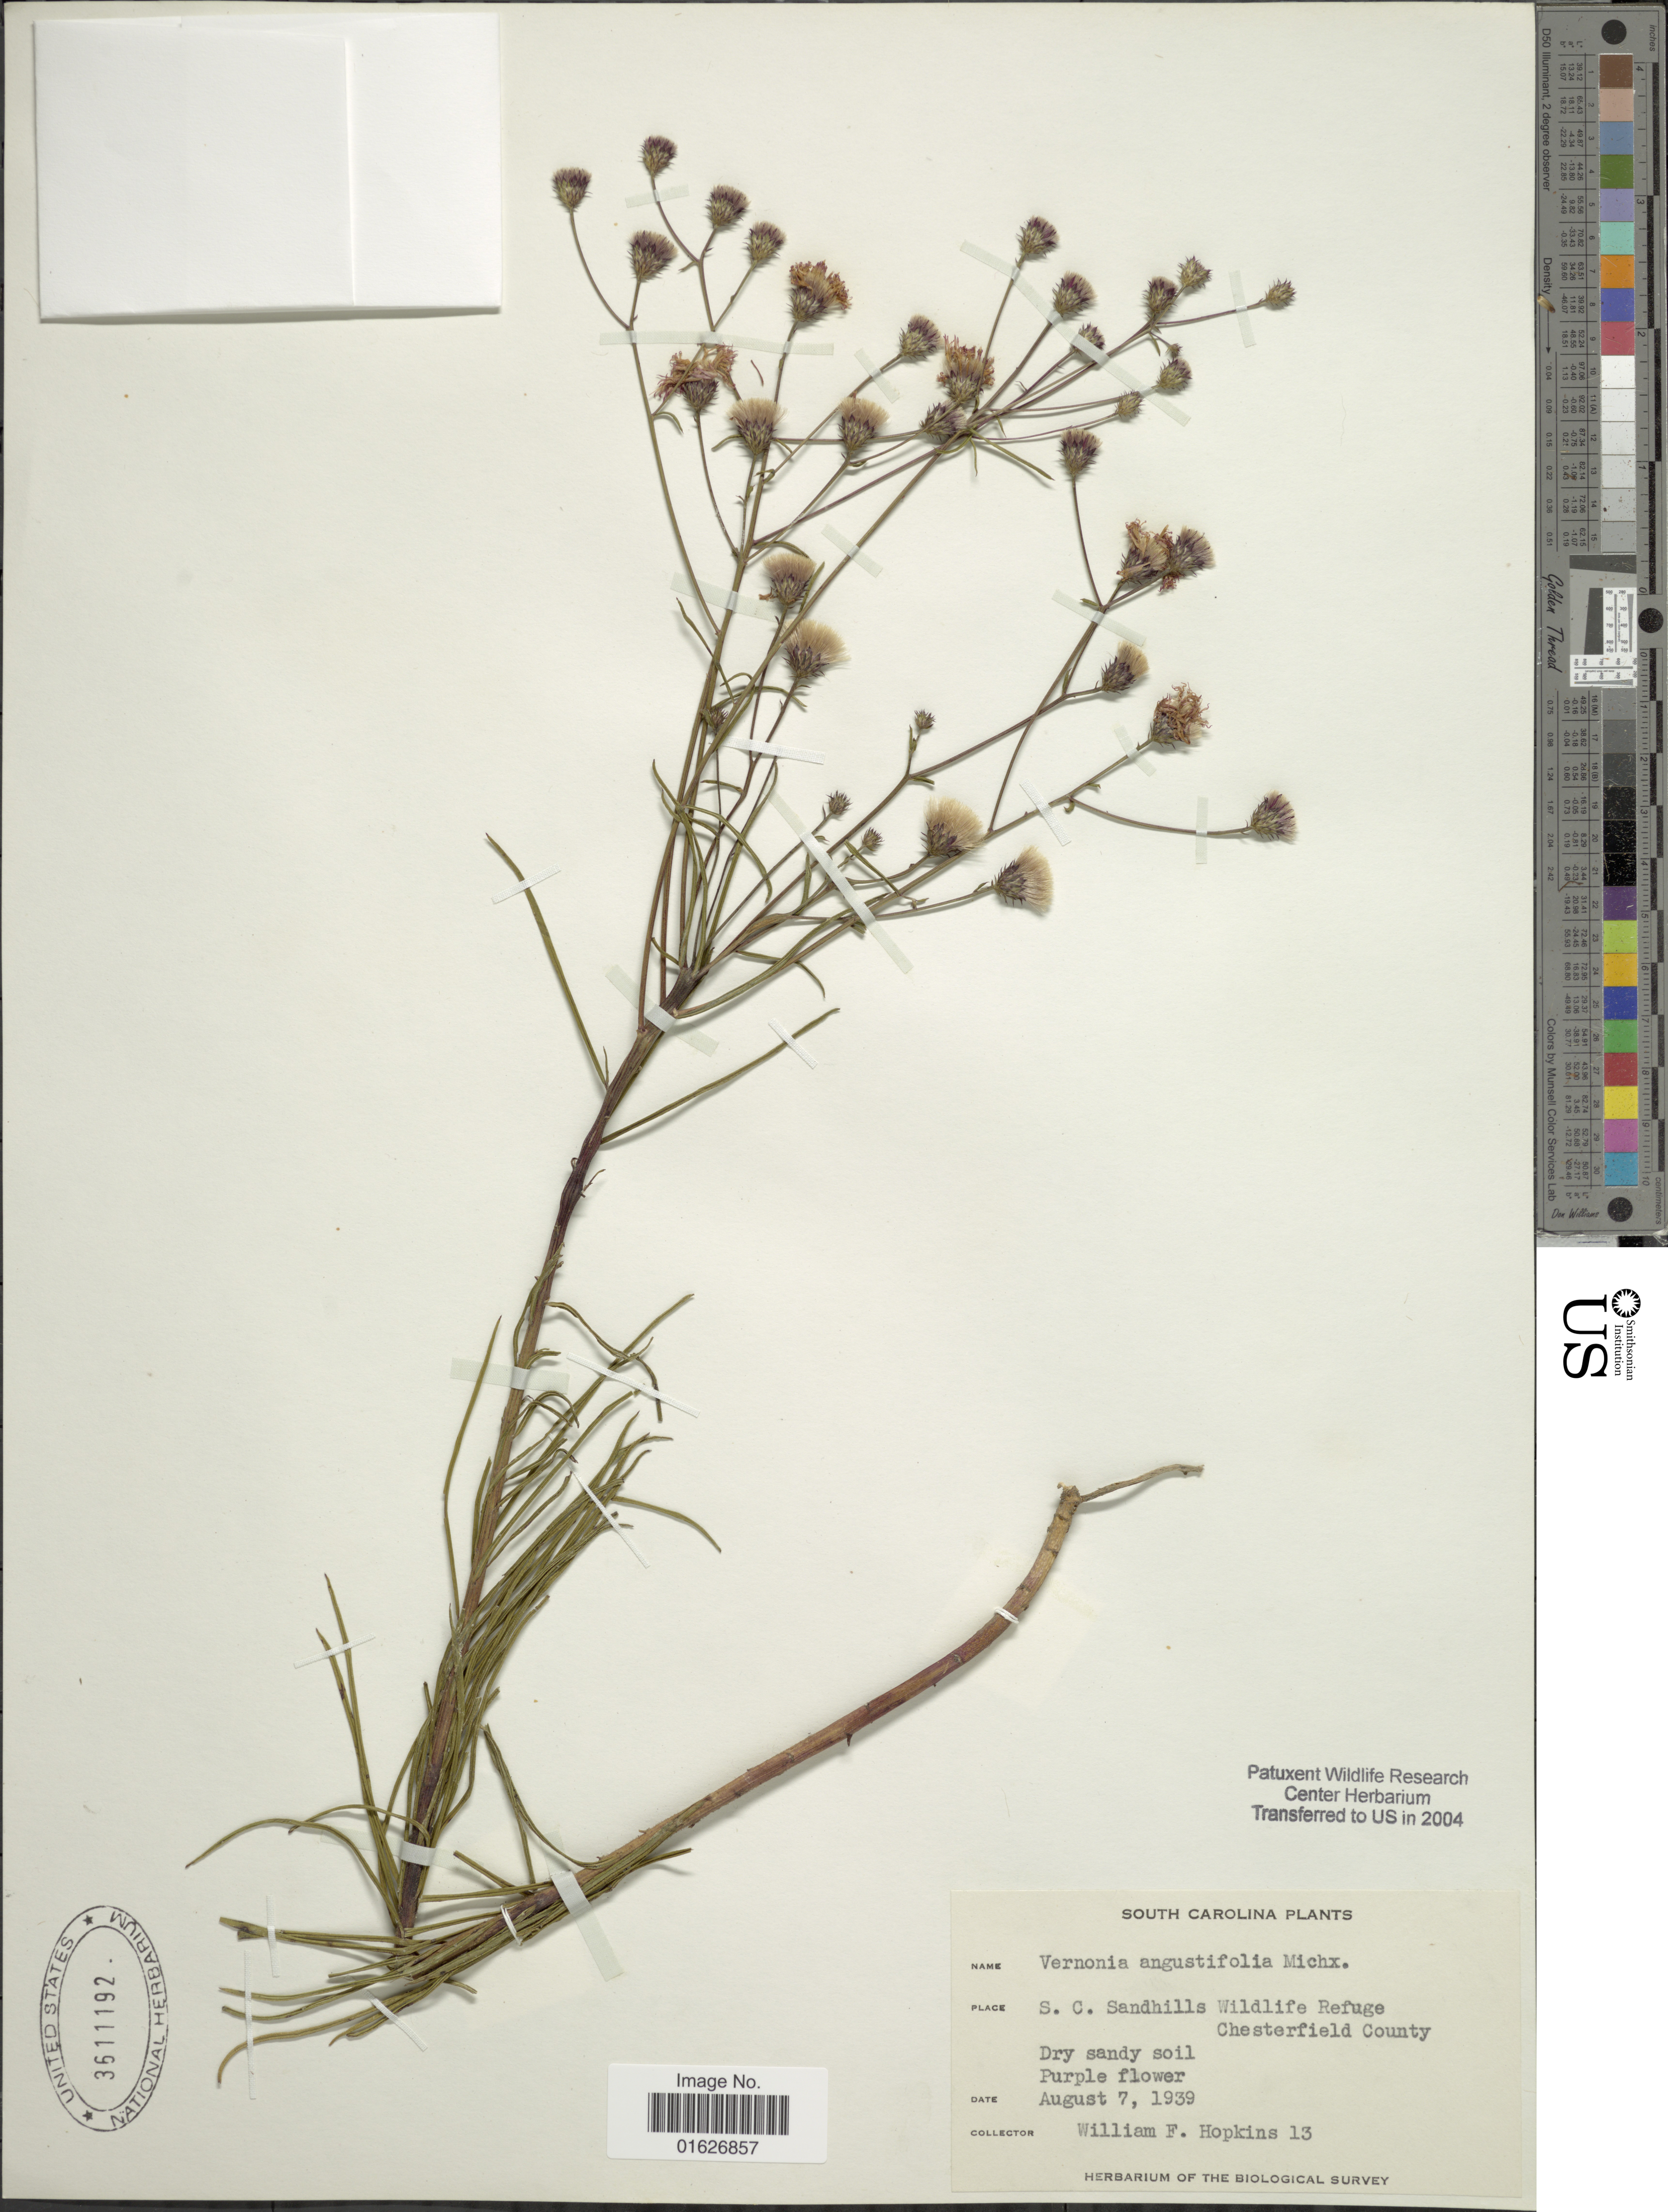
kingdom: Plantae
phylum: Tracheophyta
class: Magnoliopsida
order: Asterales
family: Asteraceae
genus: Vernonia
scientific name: Vernonia angustifolia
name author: Michx.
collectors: W. Hopkins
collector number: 13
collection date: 1939-08-07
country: United States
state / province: South Carolina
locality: S.C. Sandhills Wildlife Refuge Chesterfield County.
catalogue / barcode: US 3611192